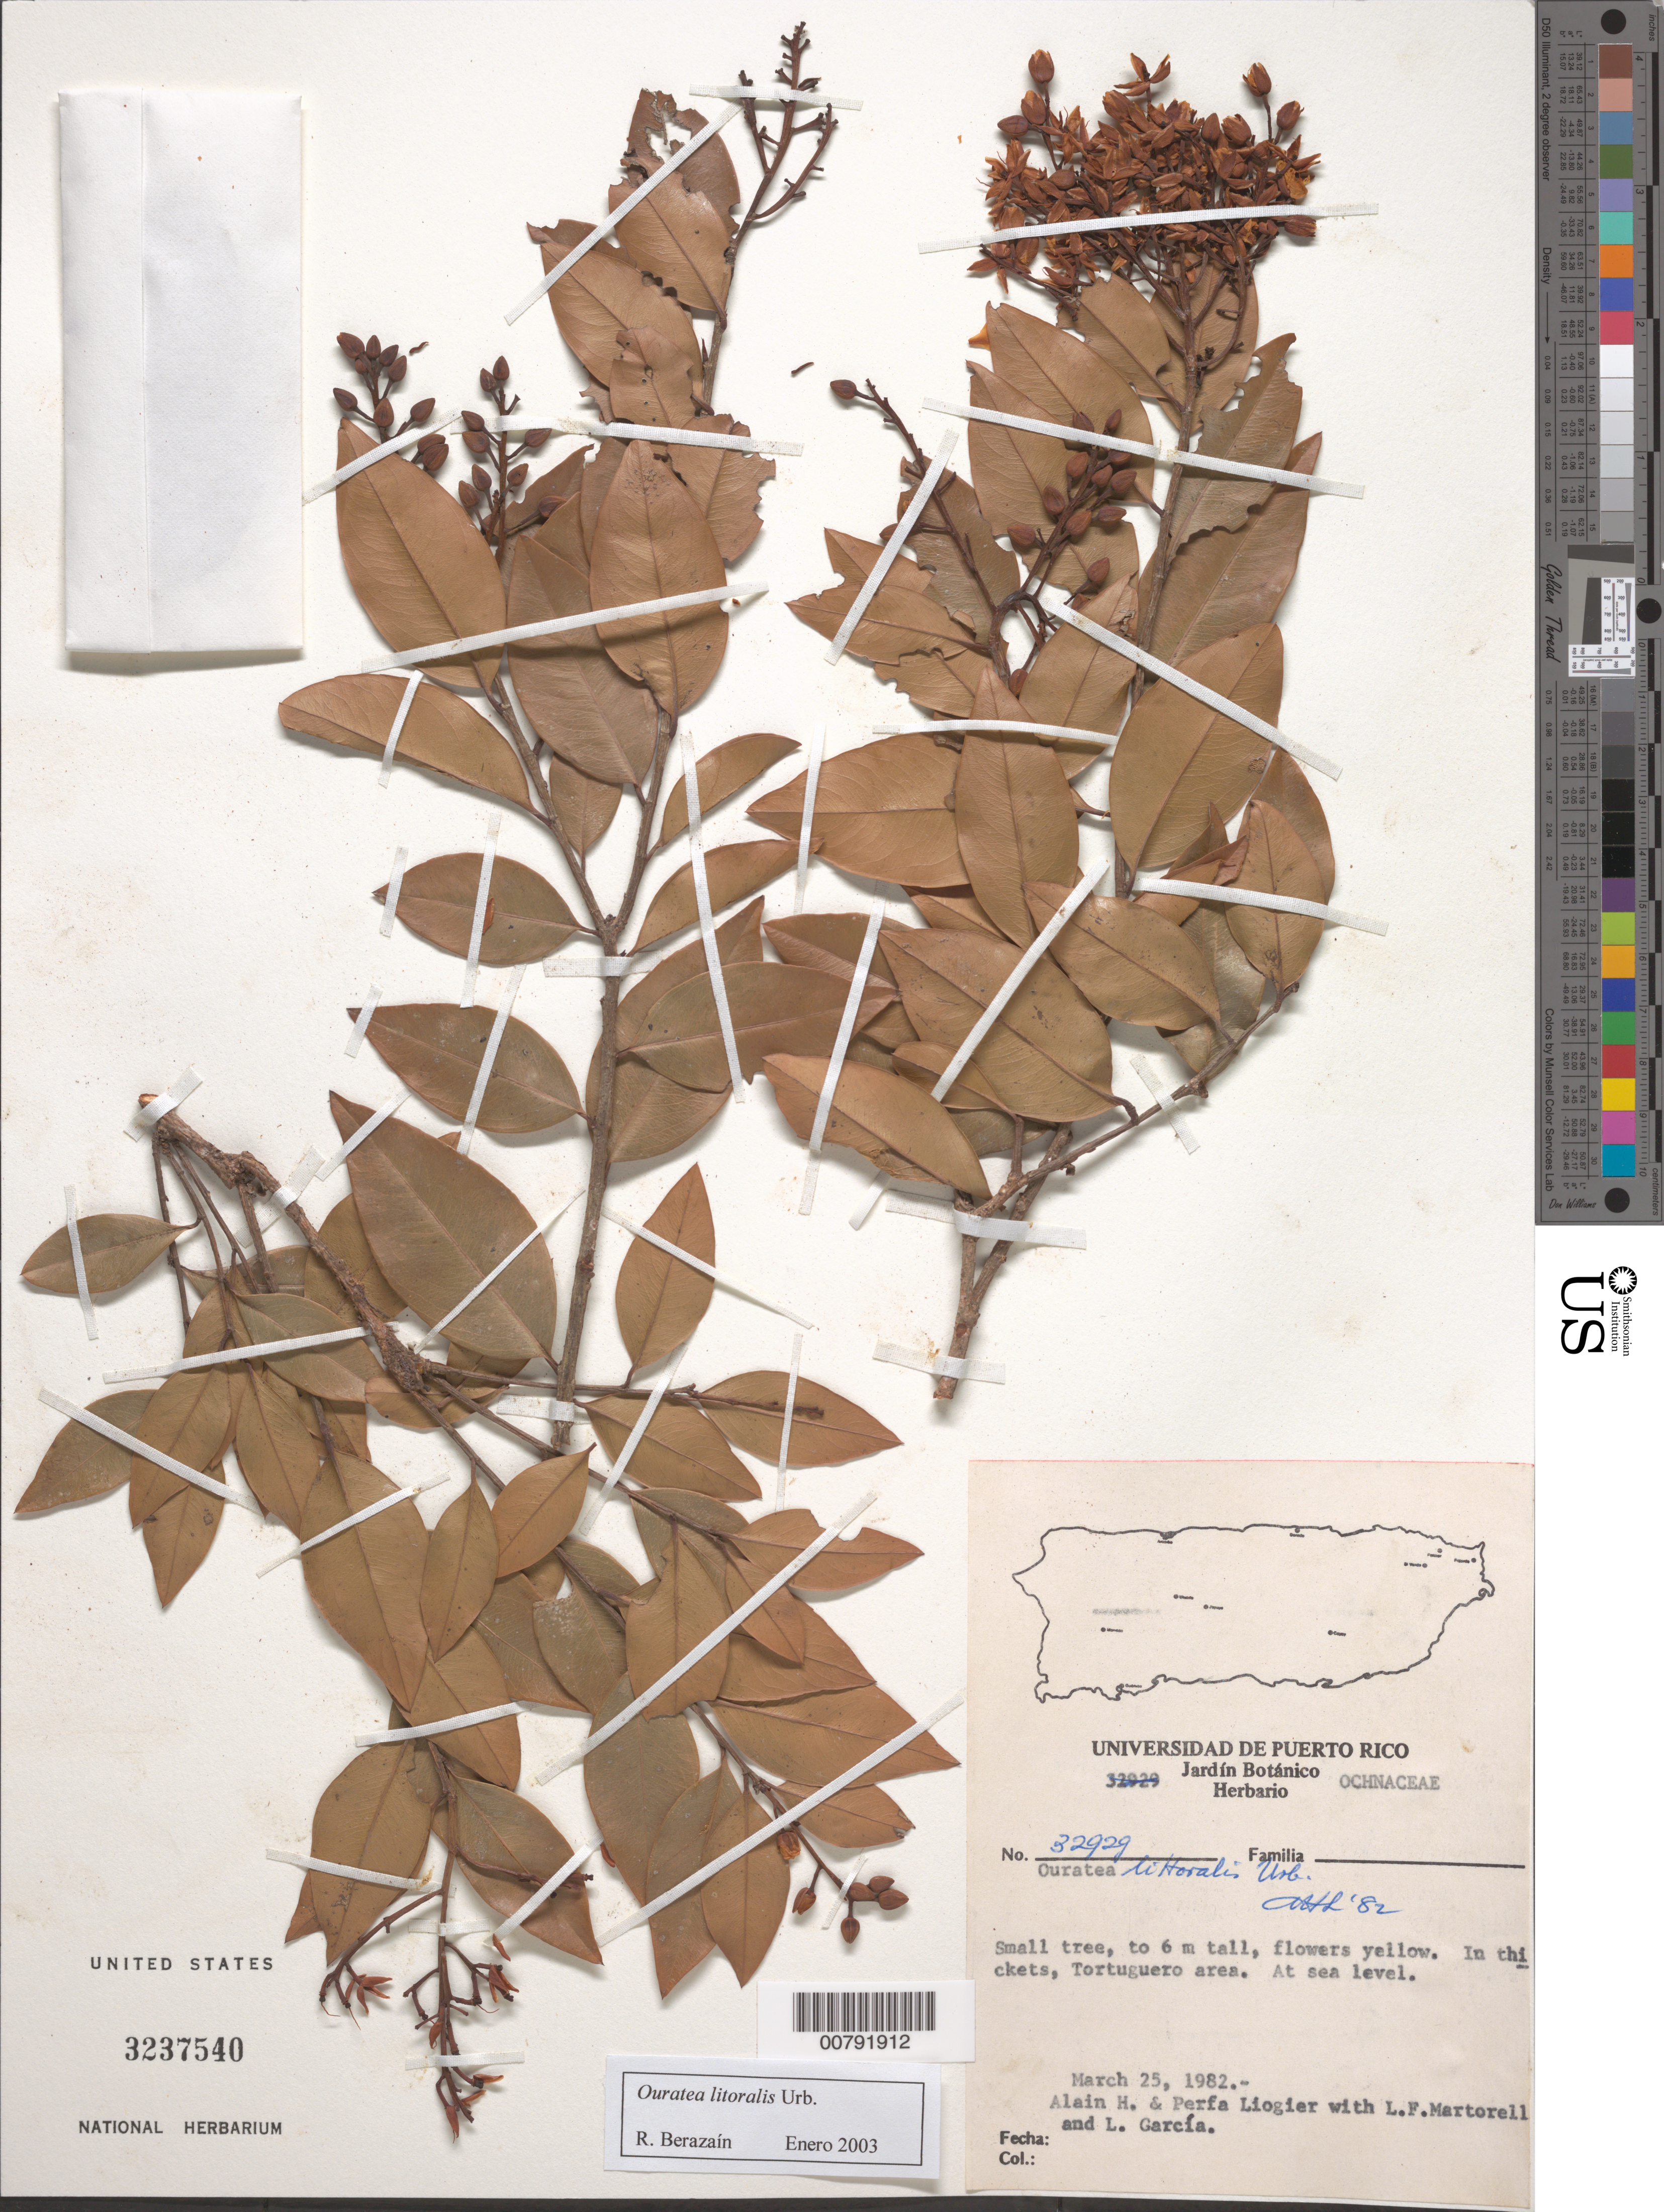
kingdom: Plantae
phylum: Tracheophyta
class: Magnoliopsida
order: Malpighiales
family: Ochnaceae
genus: Ouratea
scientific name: Ouratea littoralis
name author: Urb.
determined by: Berazaín, R.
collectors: A. H. Liogier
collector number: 32929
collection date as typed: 25 Mar 1982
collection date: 1982-03-25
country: Puerto Rico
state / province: Vega Baja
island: Puerto Rico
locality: Tortuguero area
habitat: In thickets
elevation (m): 0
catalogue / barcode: US 3237540